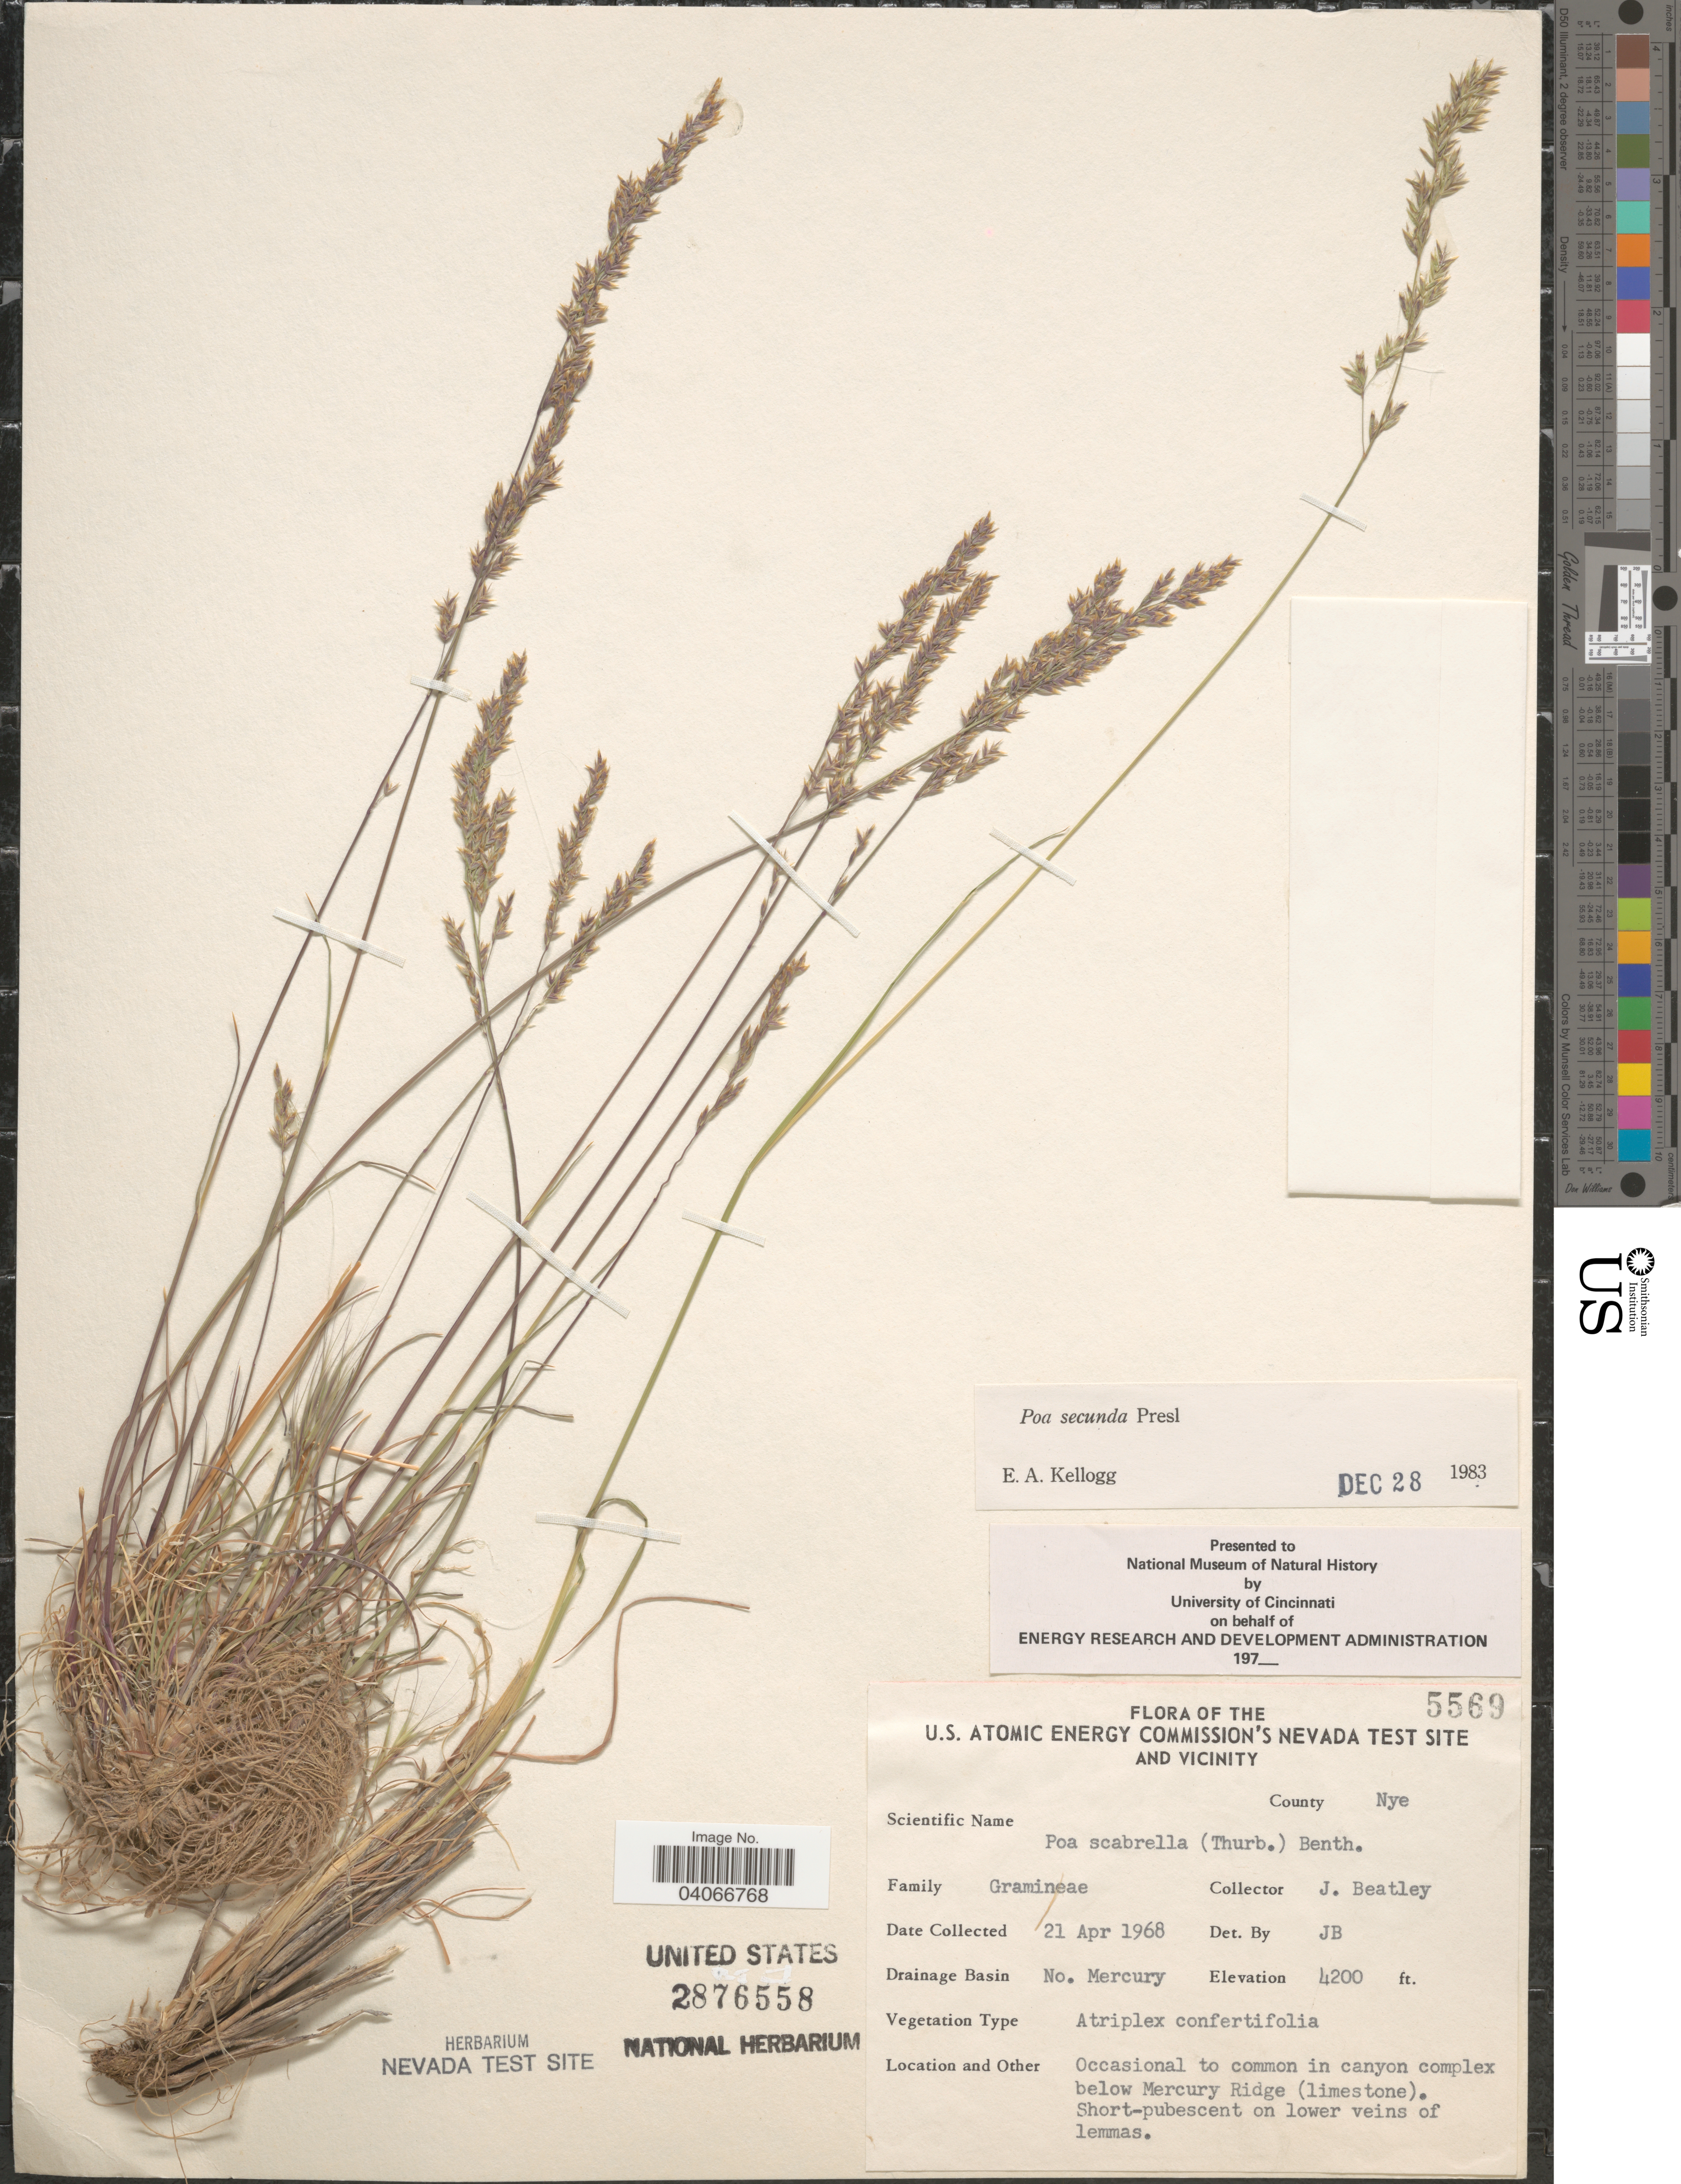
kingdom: Plantae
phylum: Tracheophyta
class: Liliopsida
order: Poales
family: Poaceae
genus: Poa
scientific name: Poa secunda subsp. secunda var. scabrella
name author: (Thurb.) Soreng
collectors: J. C. Beatley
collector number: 5569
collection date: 1968-04-21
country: United States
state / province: Nevada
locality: The U.S. Atomic Energy Commission's Nevada Test Site And Vicinity. County Nye. Drainage Basin No. Mercury. Occasional to common in canyon complex below Mercury Ridge.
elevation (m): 1280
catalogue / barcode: US 2876558